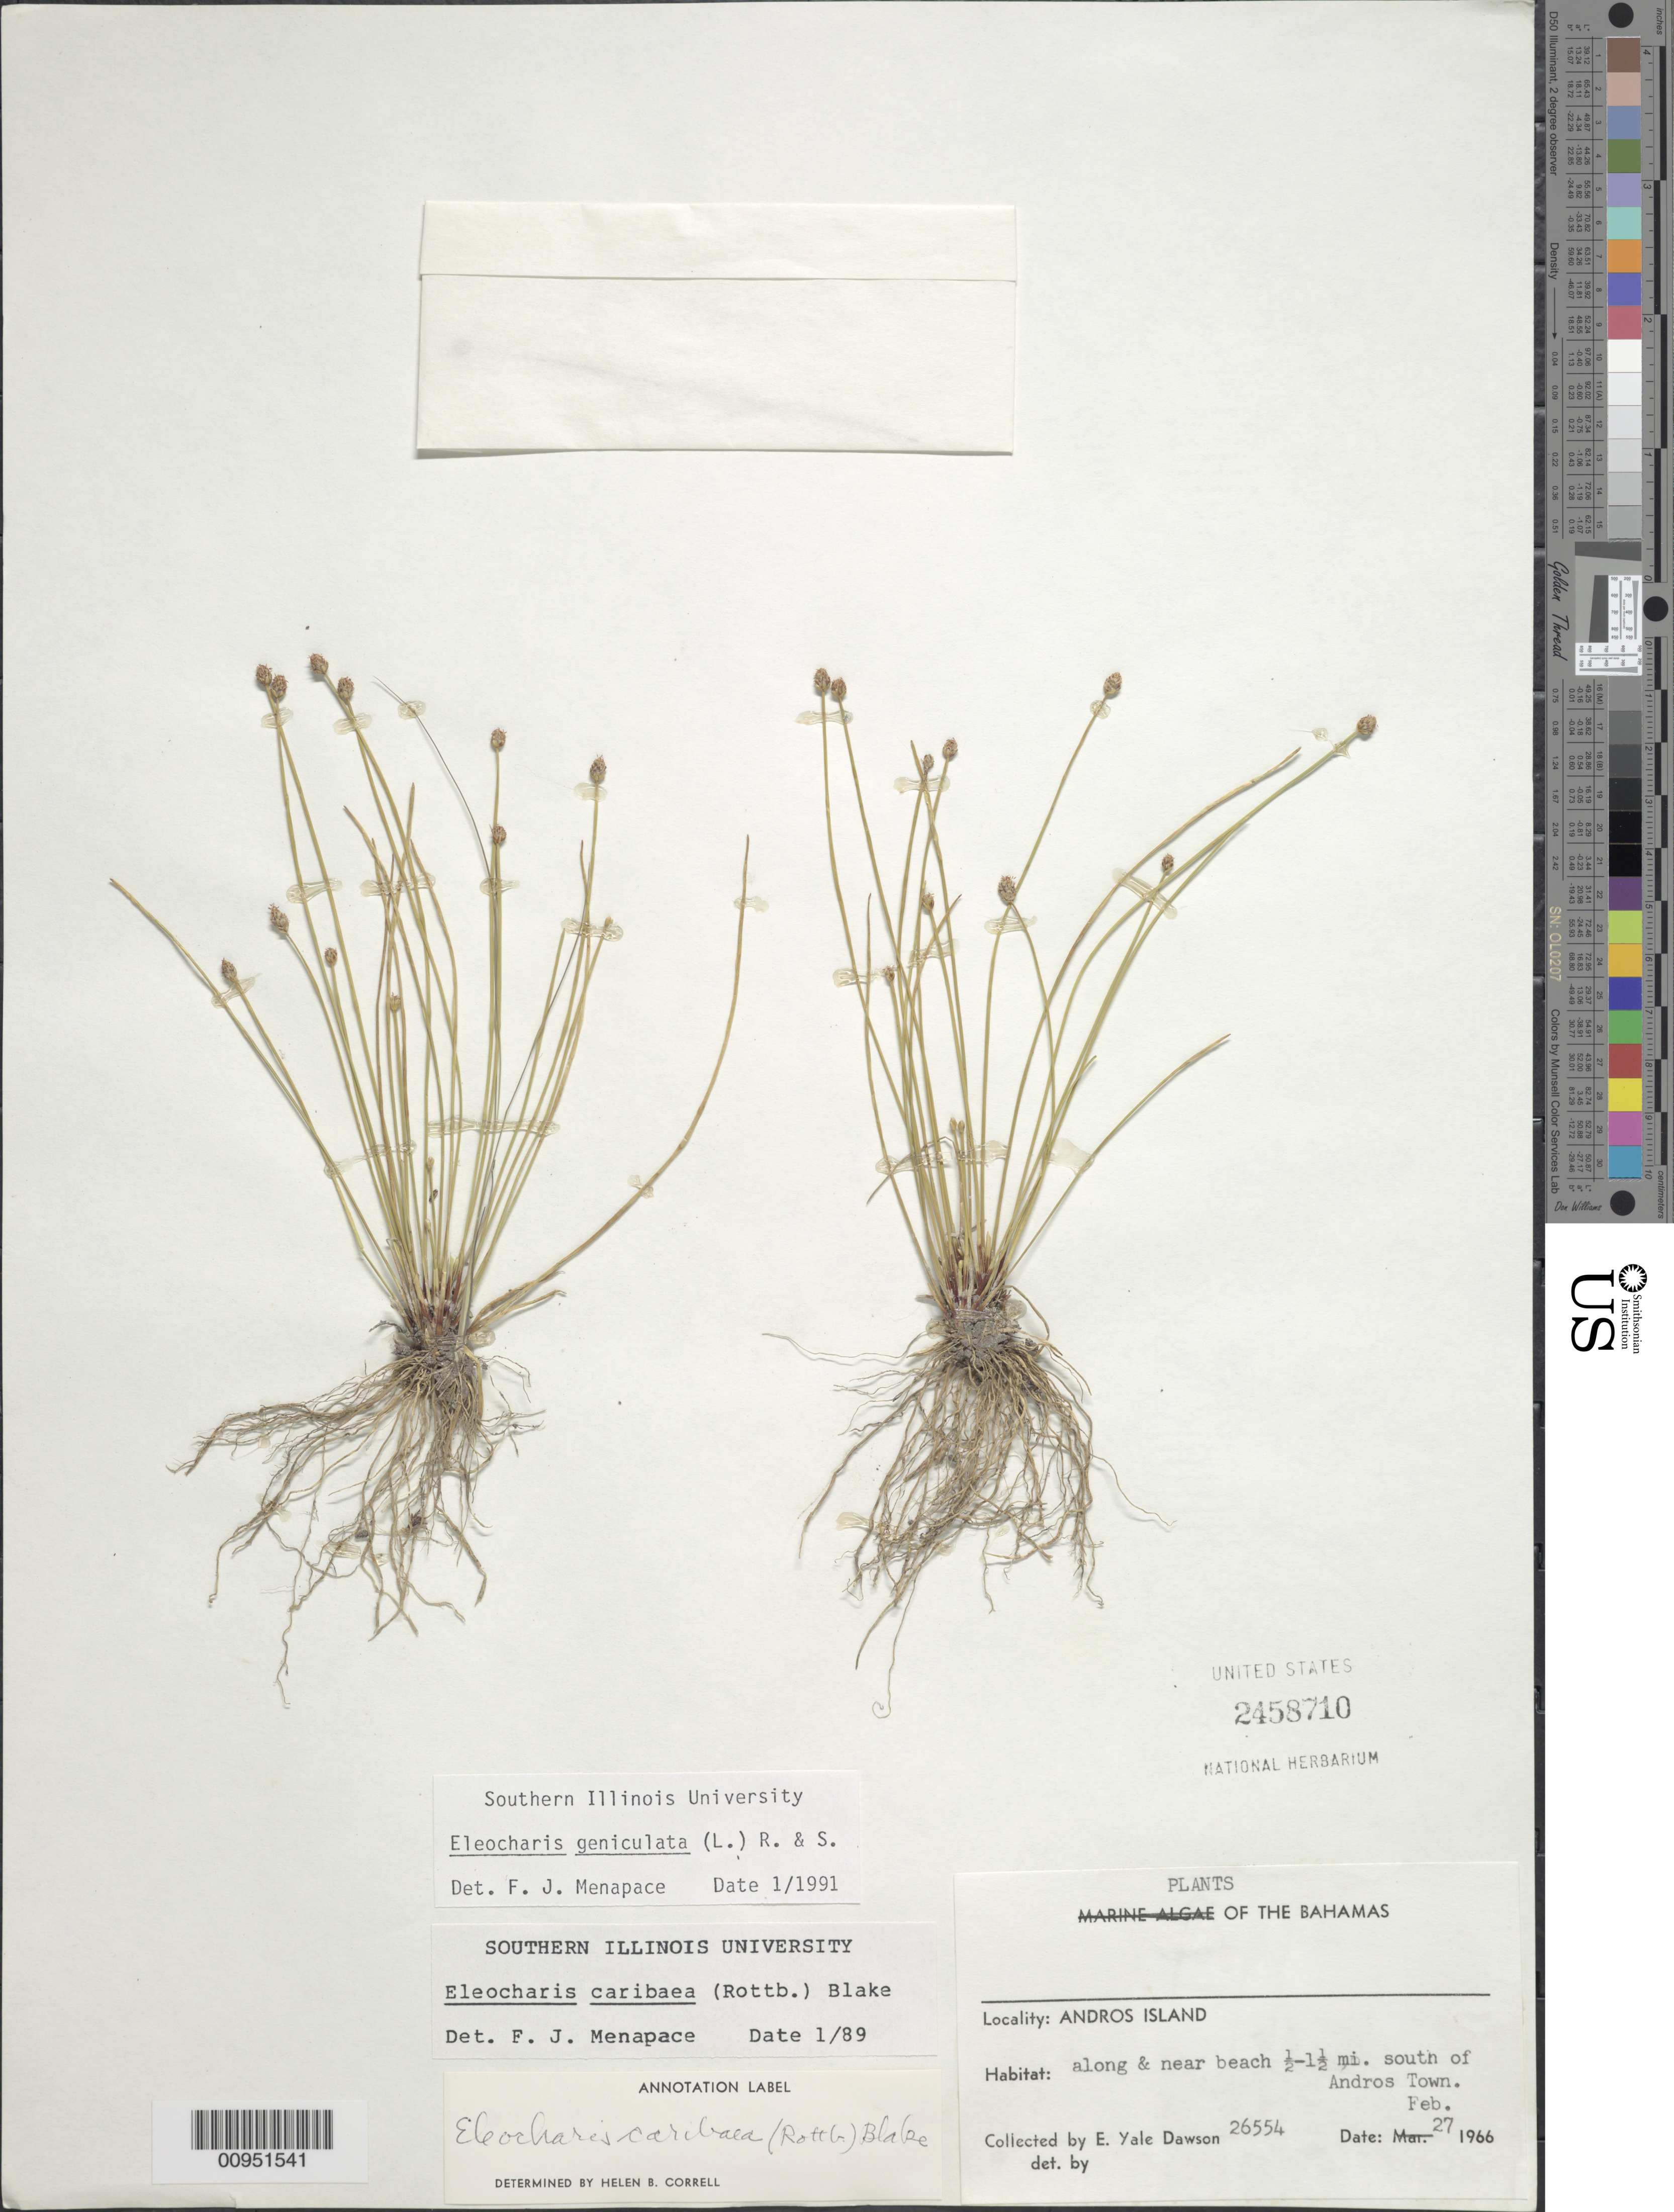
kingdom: Plantae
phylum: Tracheophyta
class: Liliopsida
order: Poales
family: Cyperaceae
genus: Eleocharis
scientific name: Eleocharis geniculata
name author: (L.) Roem. & Schult.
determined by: Menapace, F. J.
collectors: E. Y. Dawson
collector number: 26554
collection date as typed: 27 Feb 1966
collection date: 1966-02-27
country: Bahamas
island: Andros Island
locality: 1/2 - 1 1/2 miles S of Andros Town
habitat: Along and near beach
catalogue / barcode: US 2458710